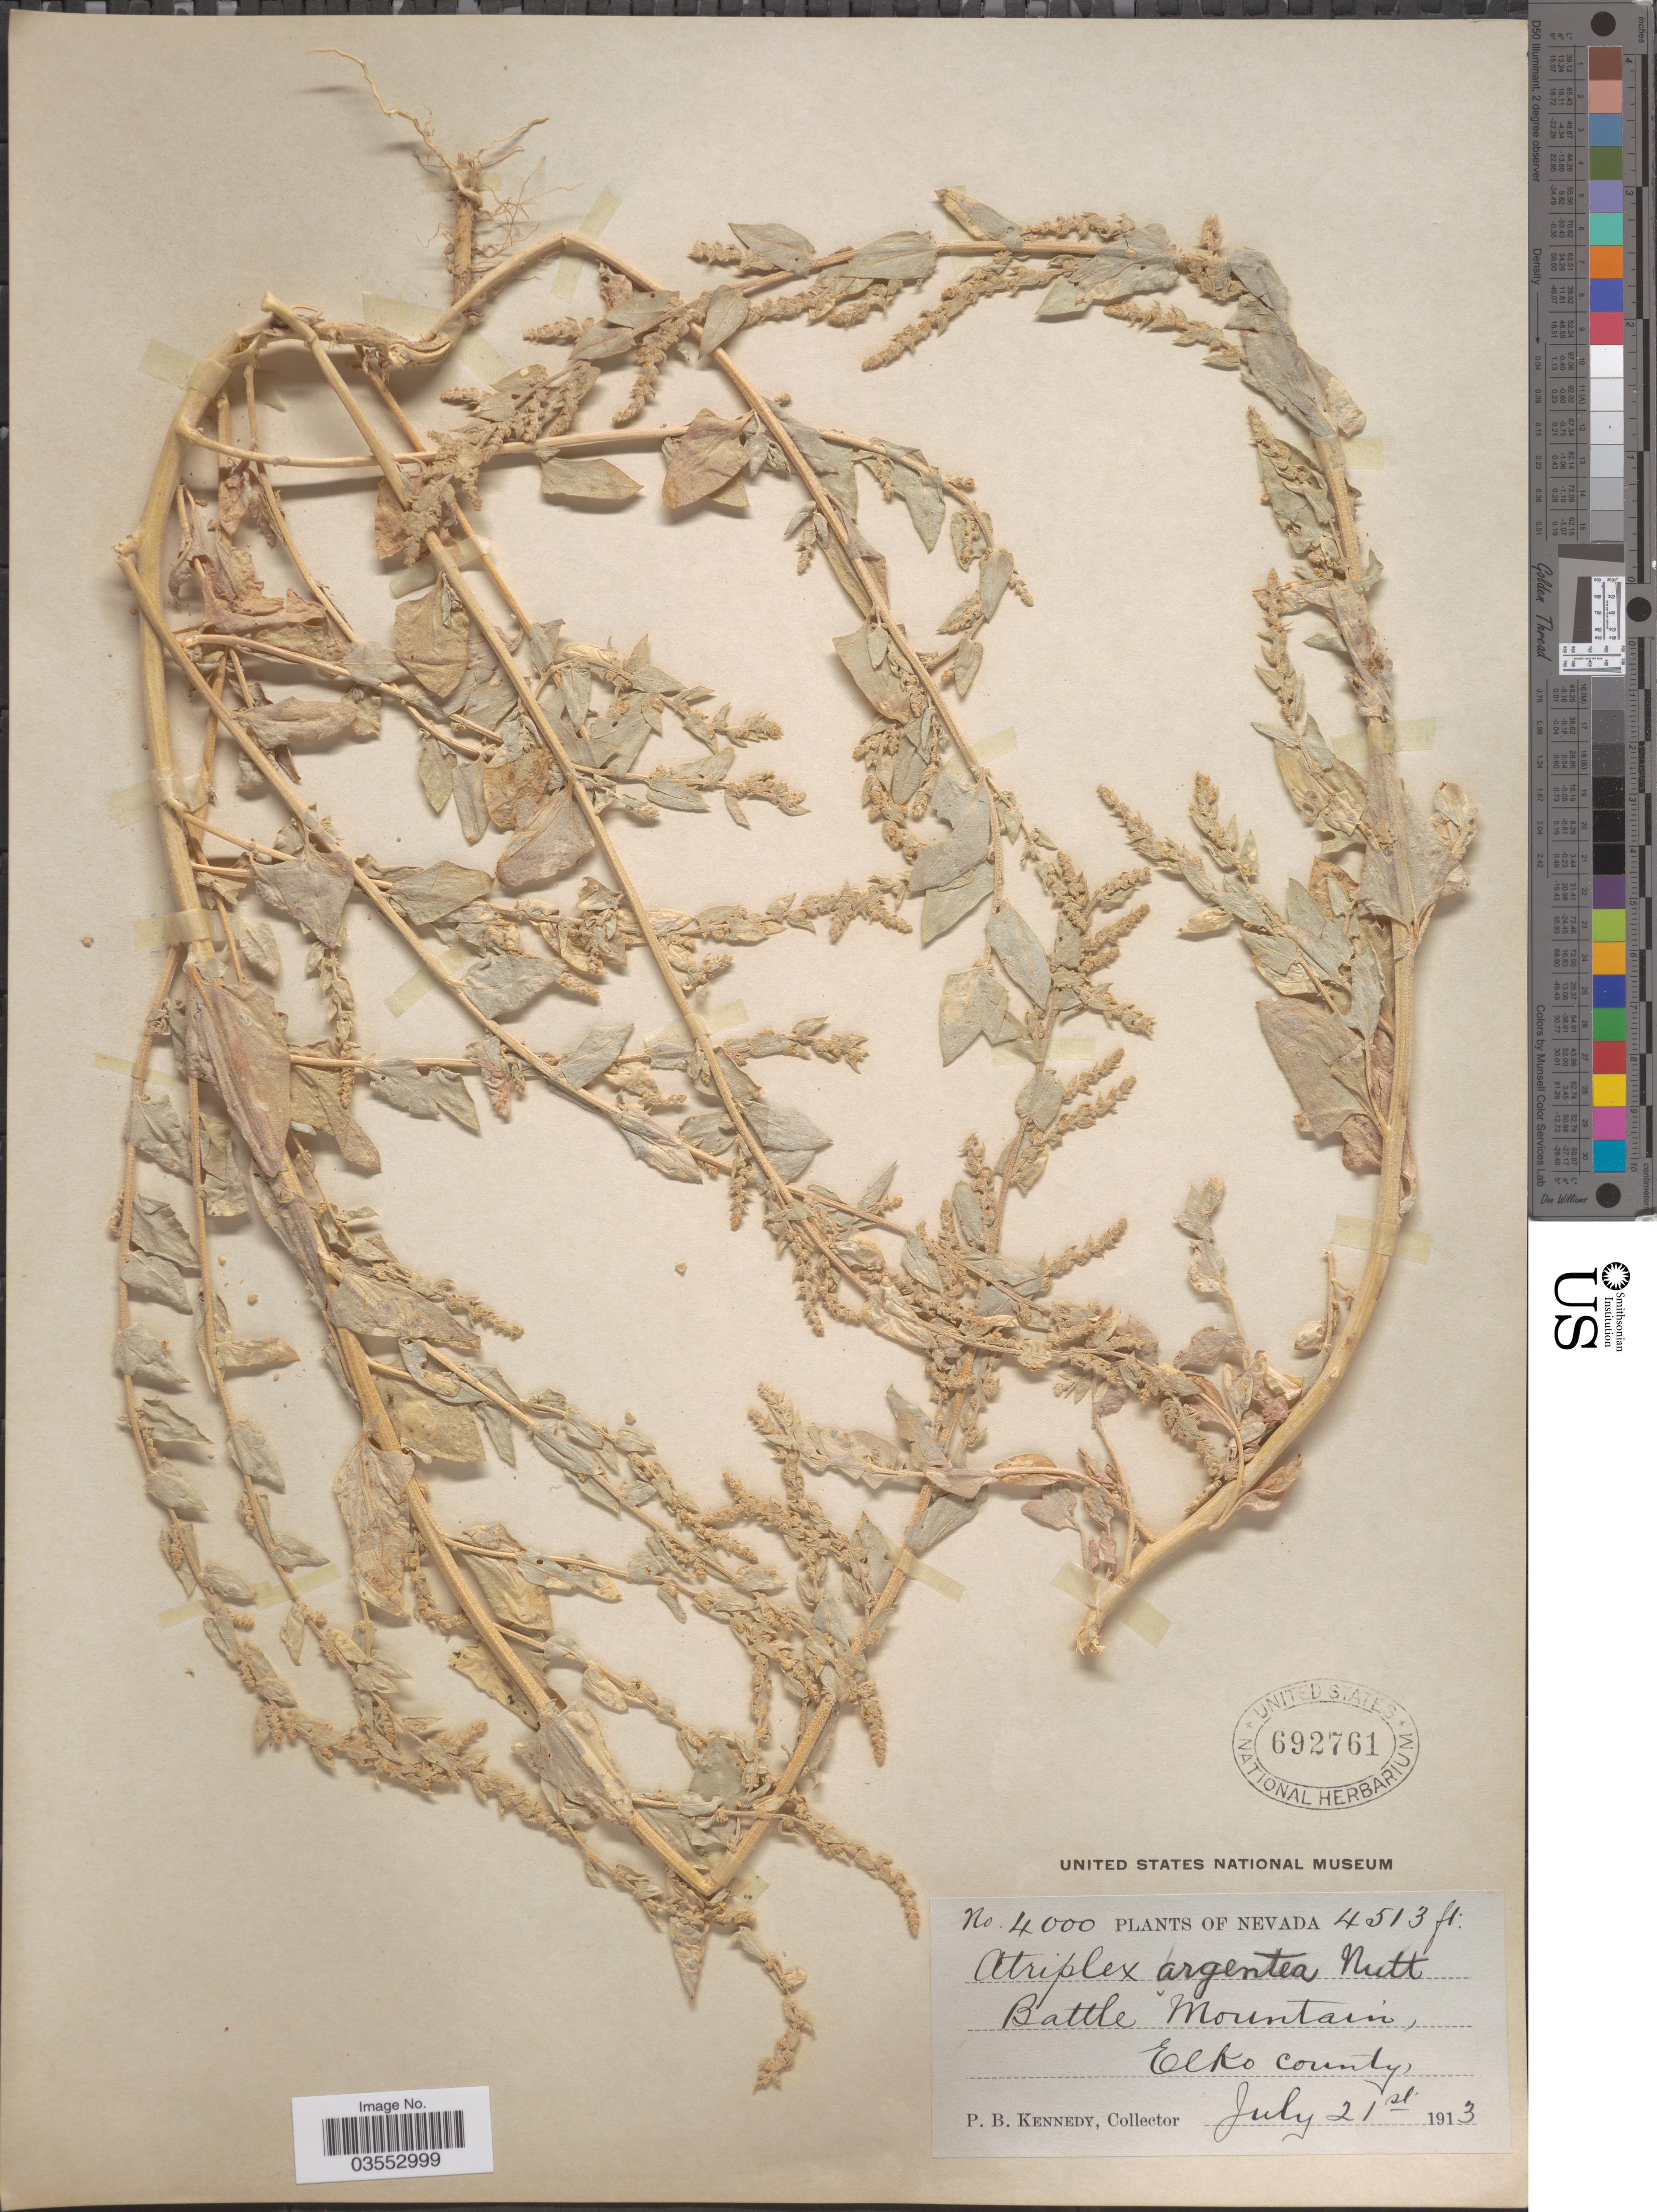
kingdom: Plantae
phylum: Tracheophyta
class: Magnoliopsida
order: Caryophyllales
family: Amaranthaceae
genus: Atriplex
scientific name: Atriplex truncata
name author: (Torr. ex S. Watson) A. Gray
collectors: P. B. Kennedy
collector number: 4000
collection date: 1913-07-21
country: United States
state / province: Nevada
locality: Battle Mountain, Elko County.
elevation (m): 1376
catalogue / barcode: US 692761